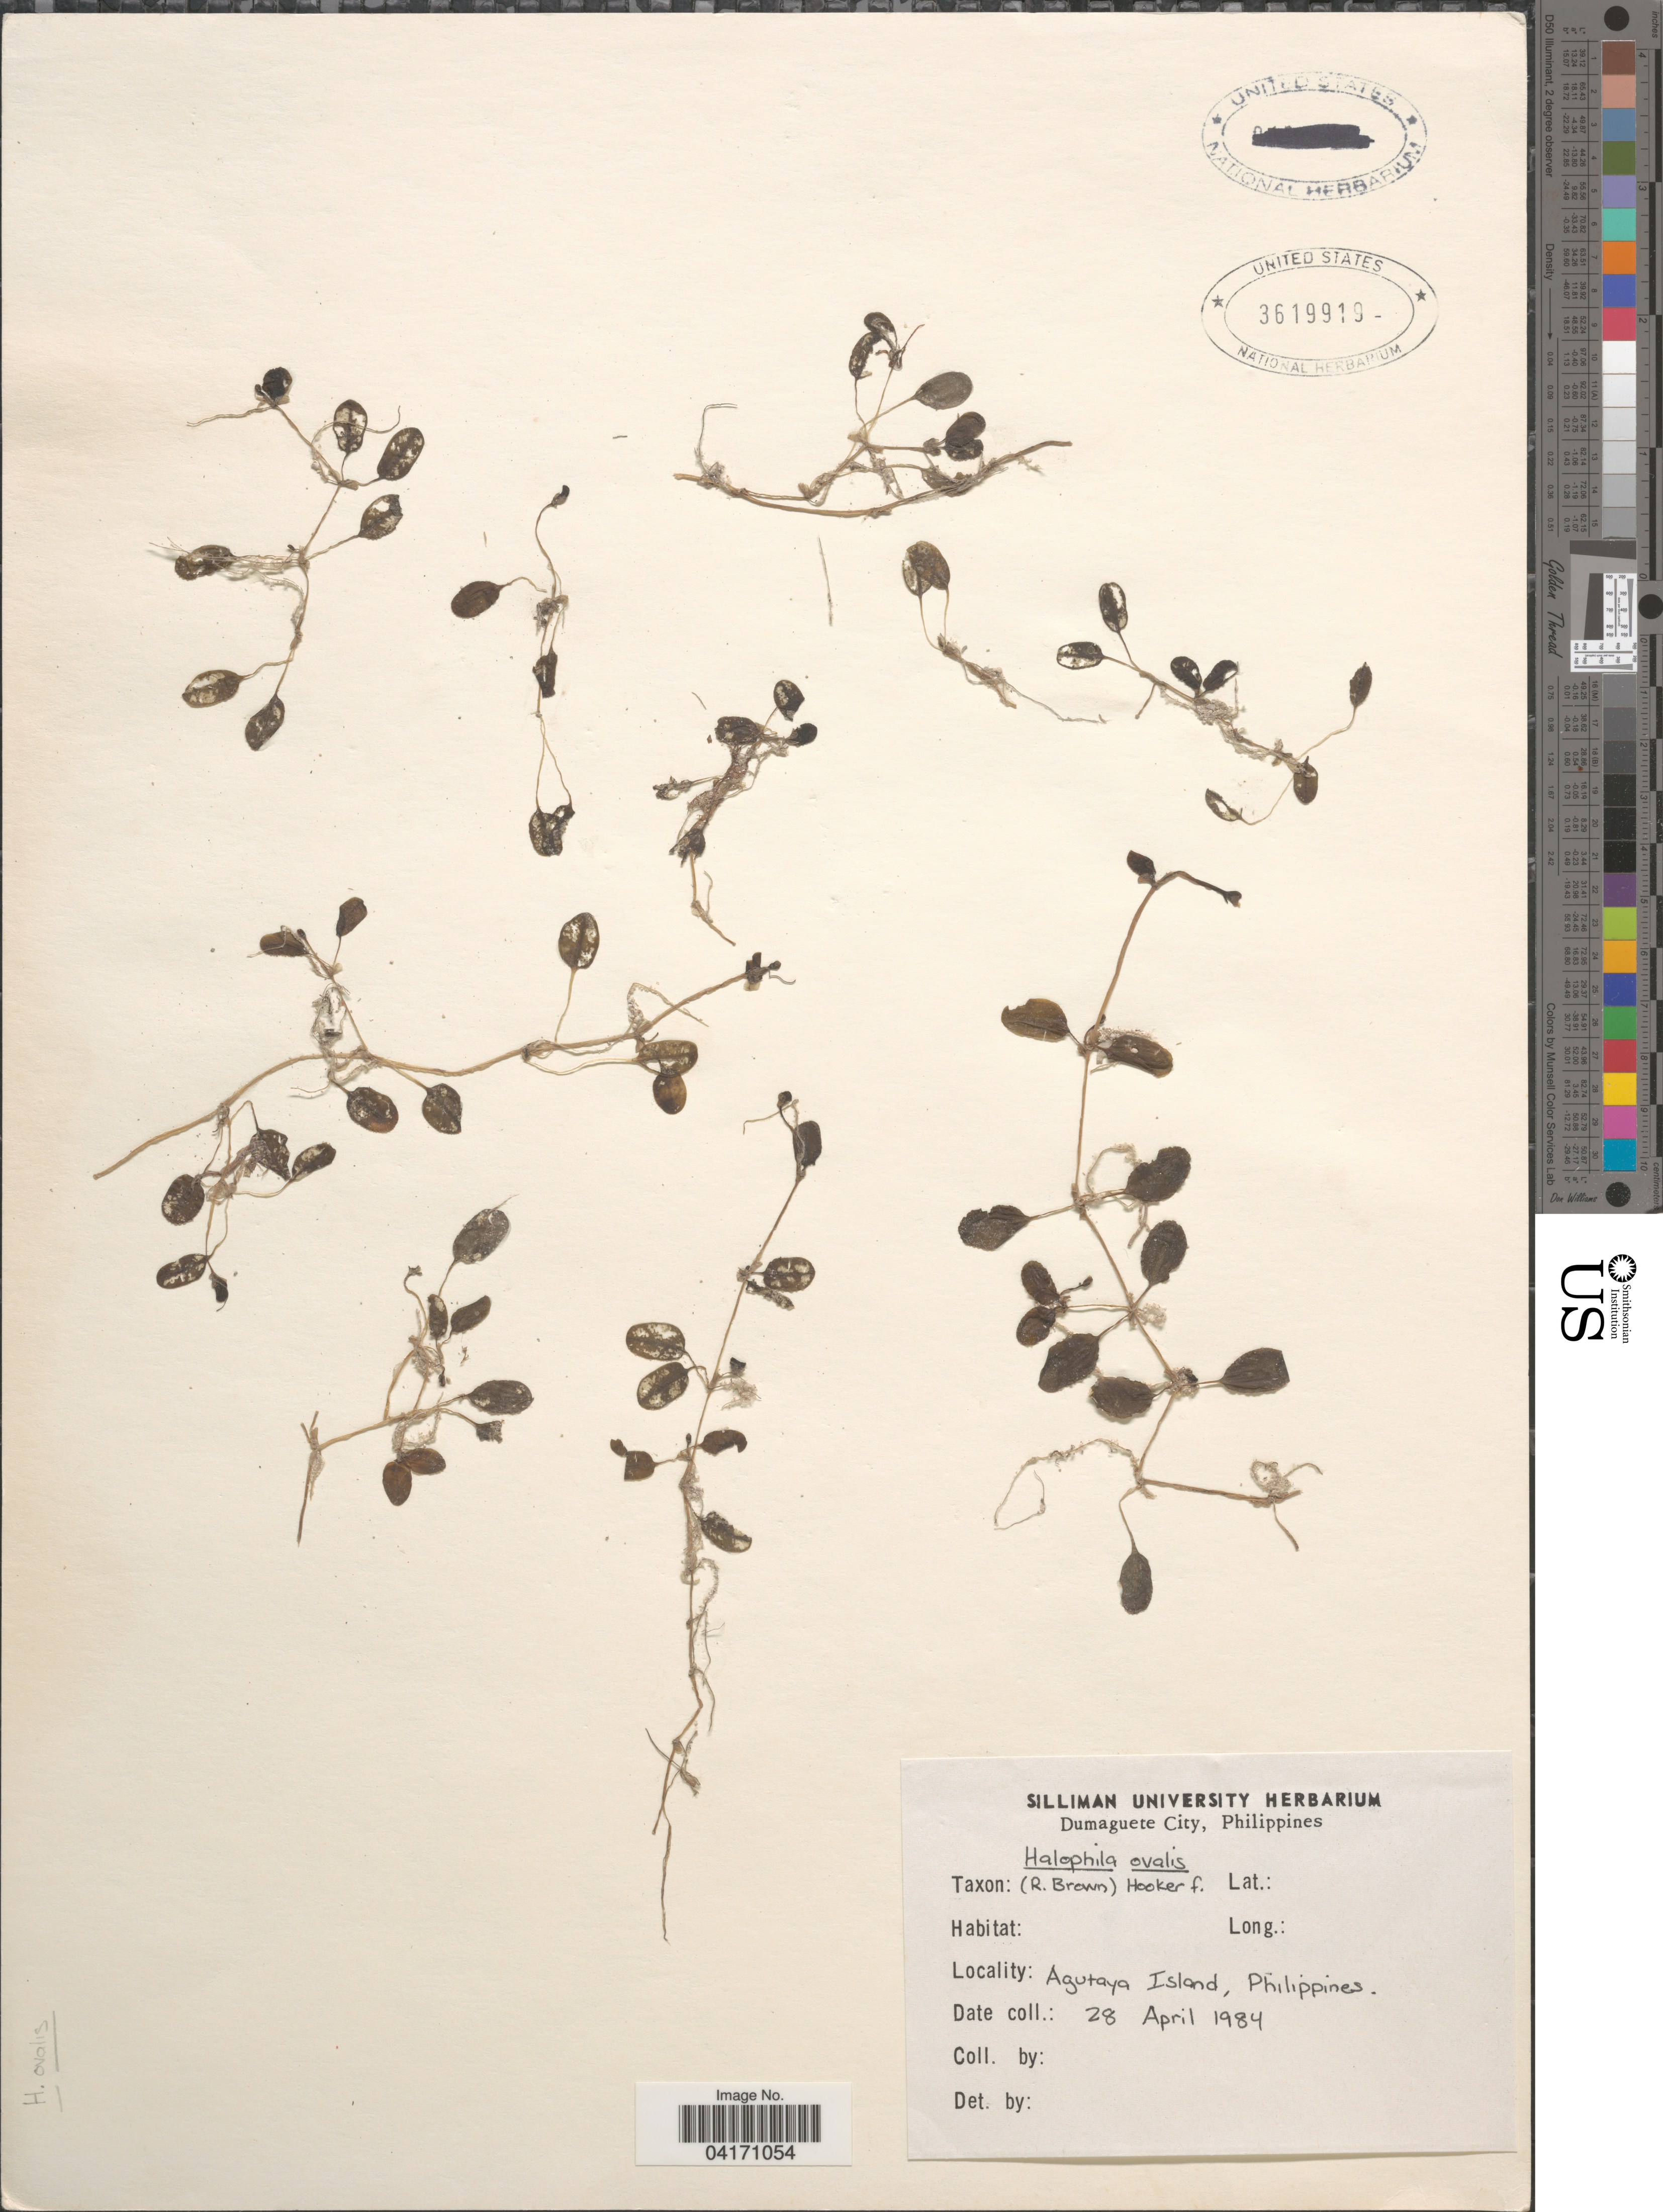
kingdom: Plantae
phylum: Tracheophyta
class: Liliopsida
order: Alismatales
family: Hydrocharitaceae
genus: Halophila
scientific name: Halophila ovalis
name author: (R. Br.) Hook. f.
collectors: Ex herb. Silliman University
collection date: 1984-04-28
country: Philippines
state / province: Mimaropa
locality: Agutaya Island.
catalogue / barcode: US 3619919